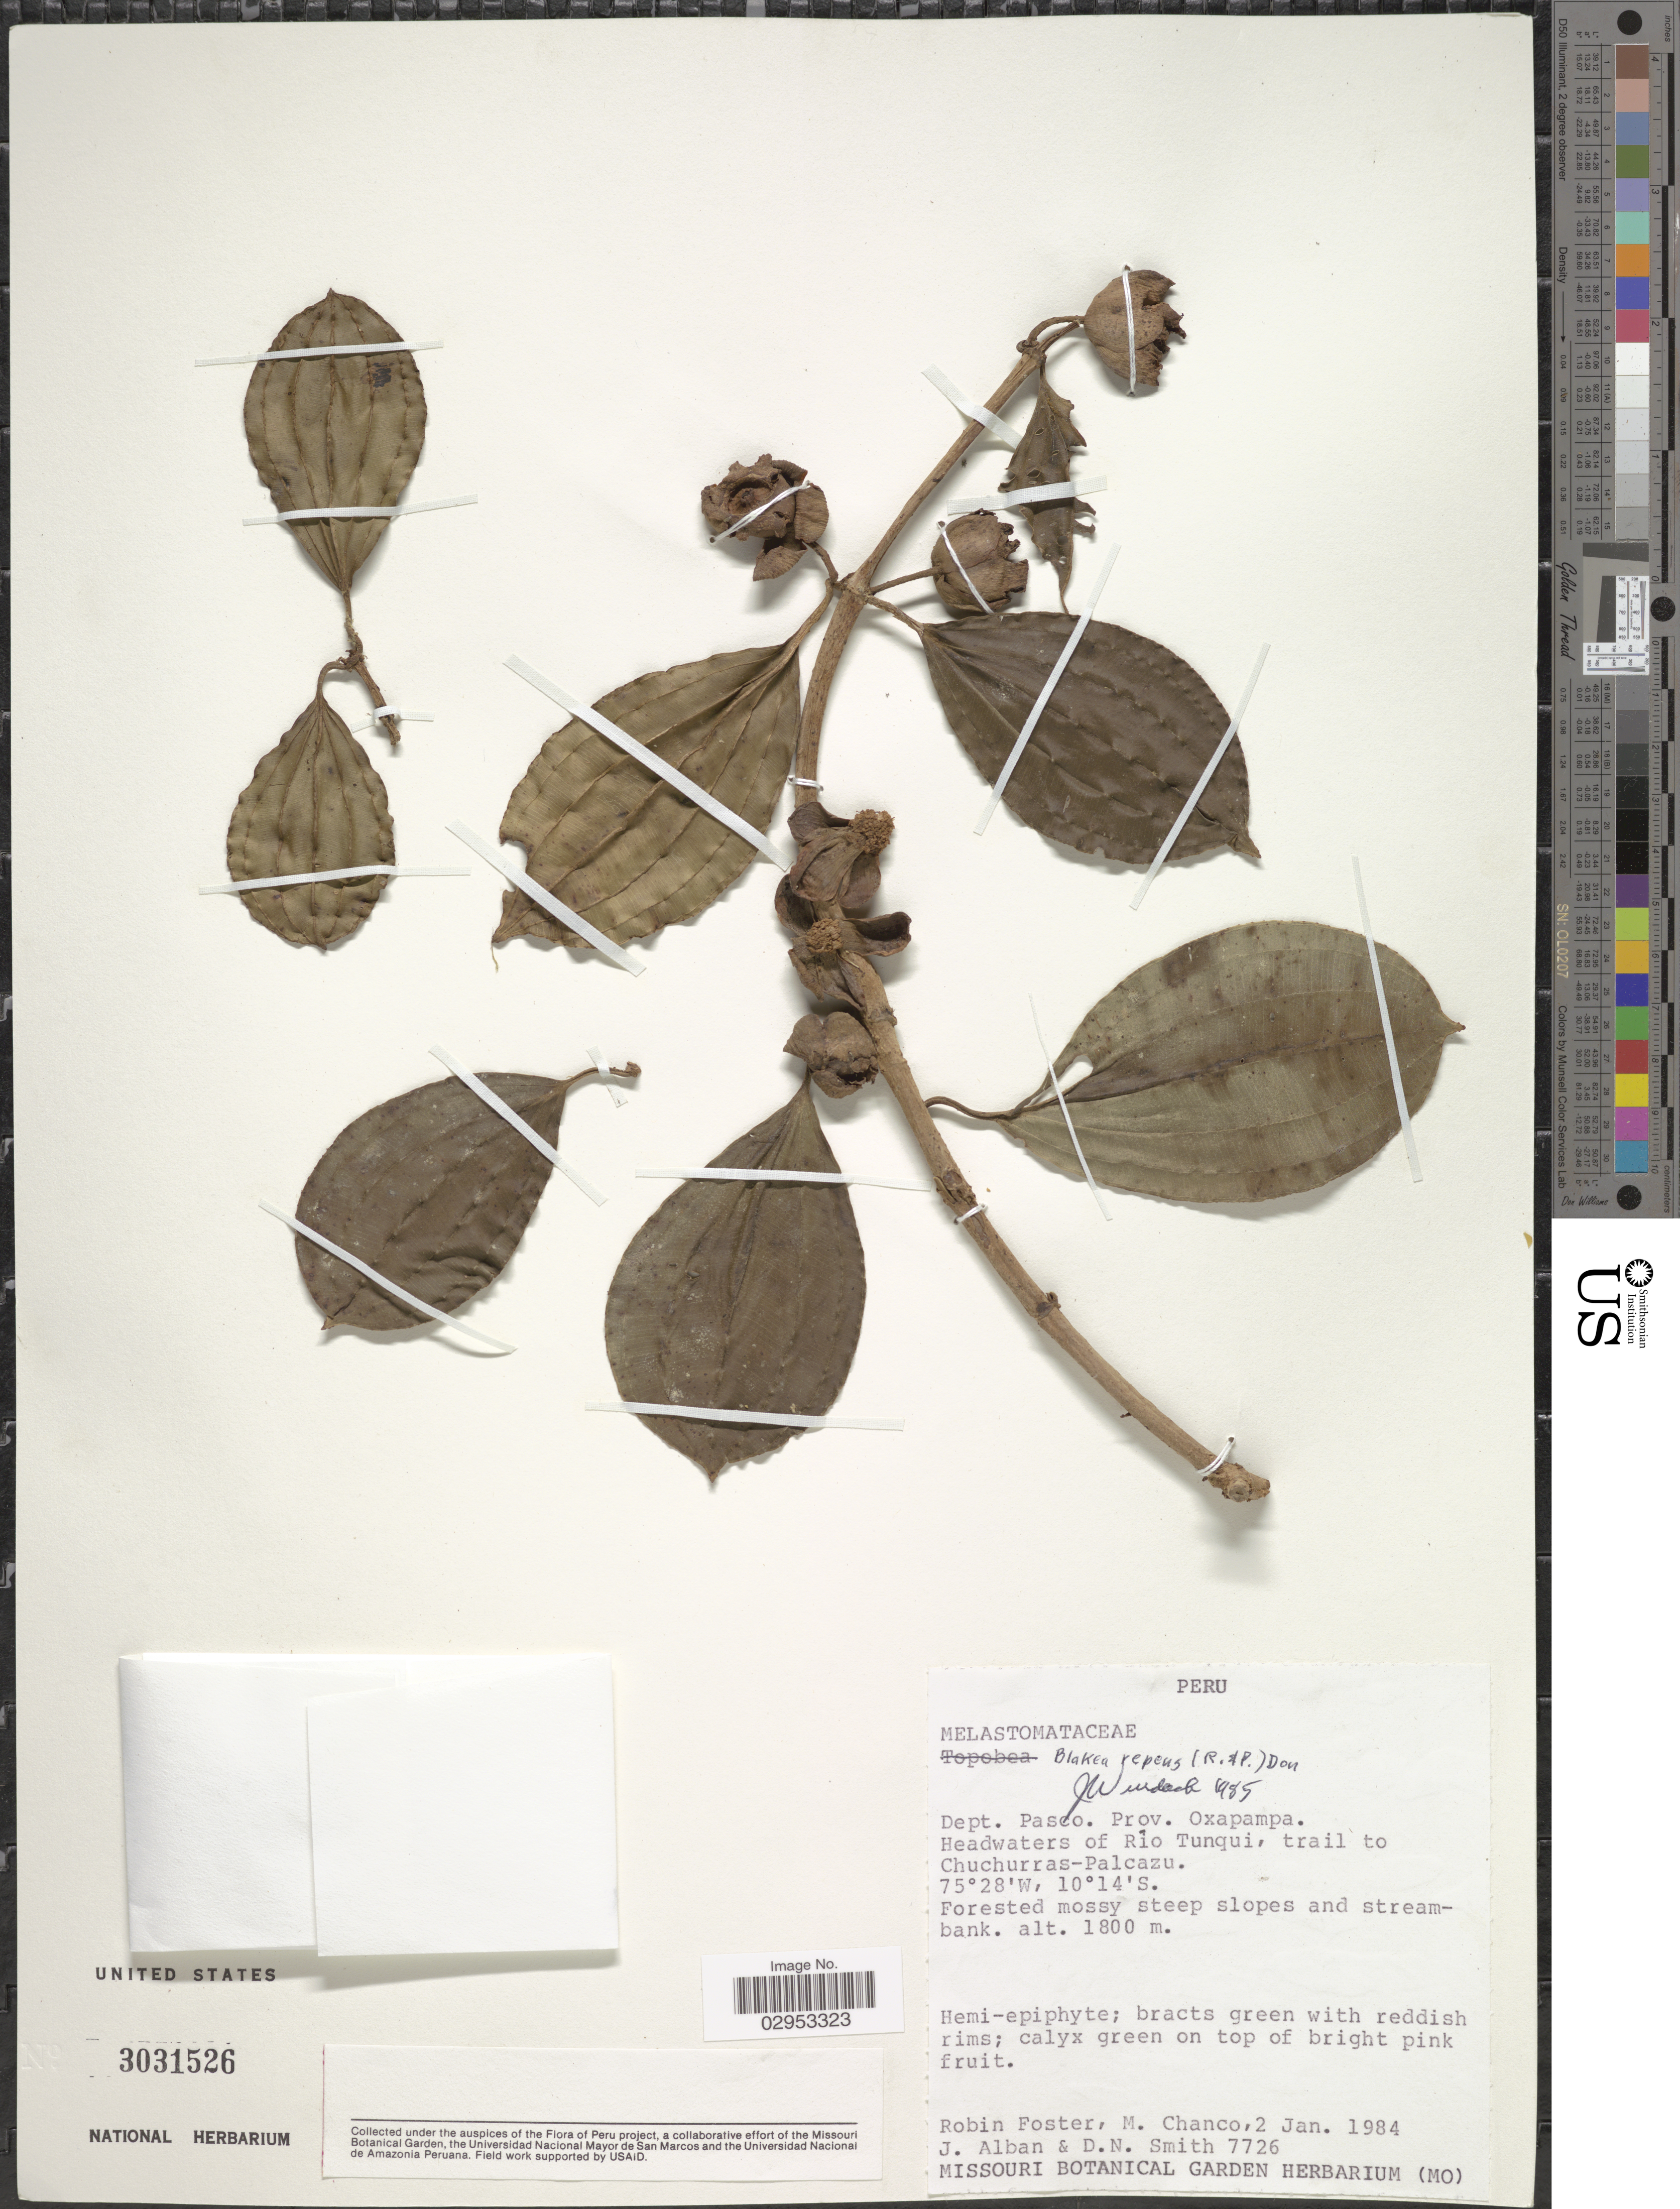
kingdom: Plantae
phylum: Tracheophyta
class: Magnoliopsida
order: Myrtales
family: Melastomataceae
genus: Blakea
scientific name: Blakea repens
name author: (Ruiz & Pav.) D. Don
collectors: R. B. Foster, M. Chanco, J. Alban & D. Smith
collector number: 7726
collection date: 1984-01-02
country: Peru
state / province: Pasco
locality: Dept. Pasco. Prov. Oxapampa. Headwaters of Río Tunqui, trail to Chuchurras-Palcazu.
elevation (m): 1800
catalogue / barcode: US 3031526